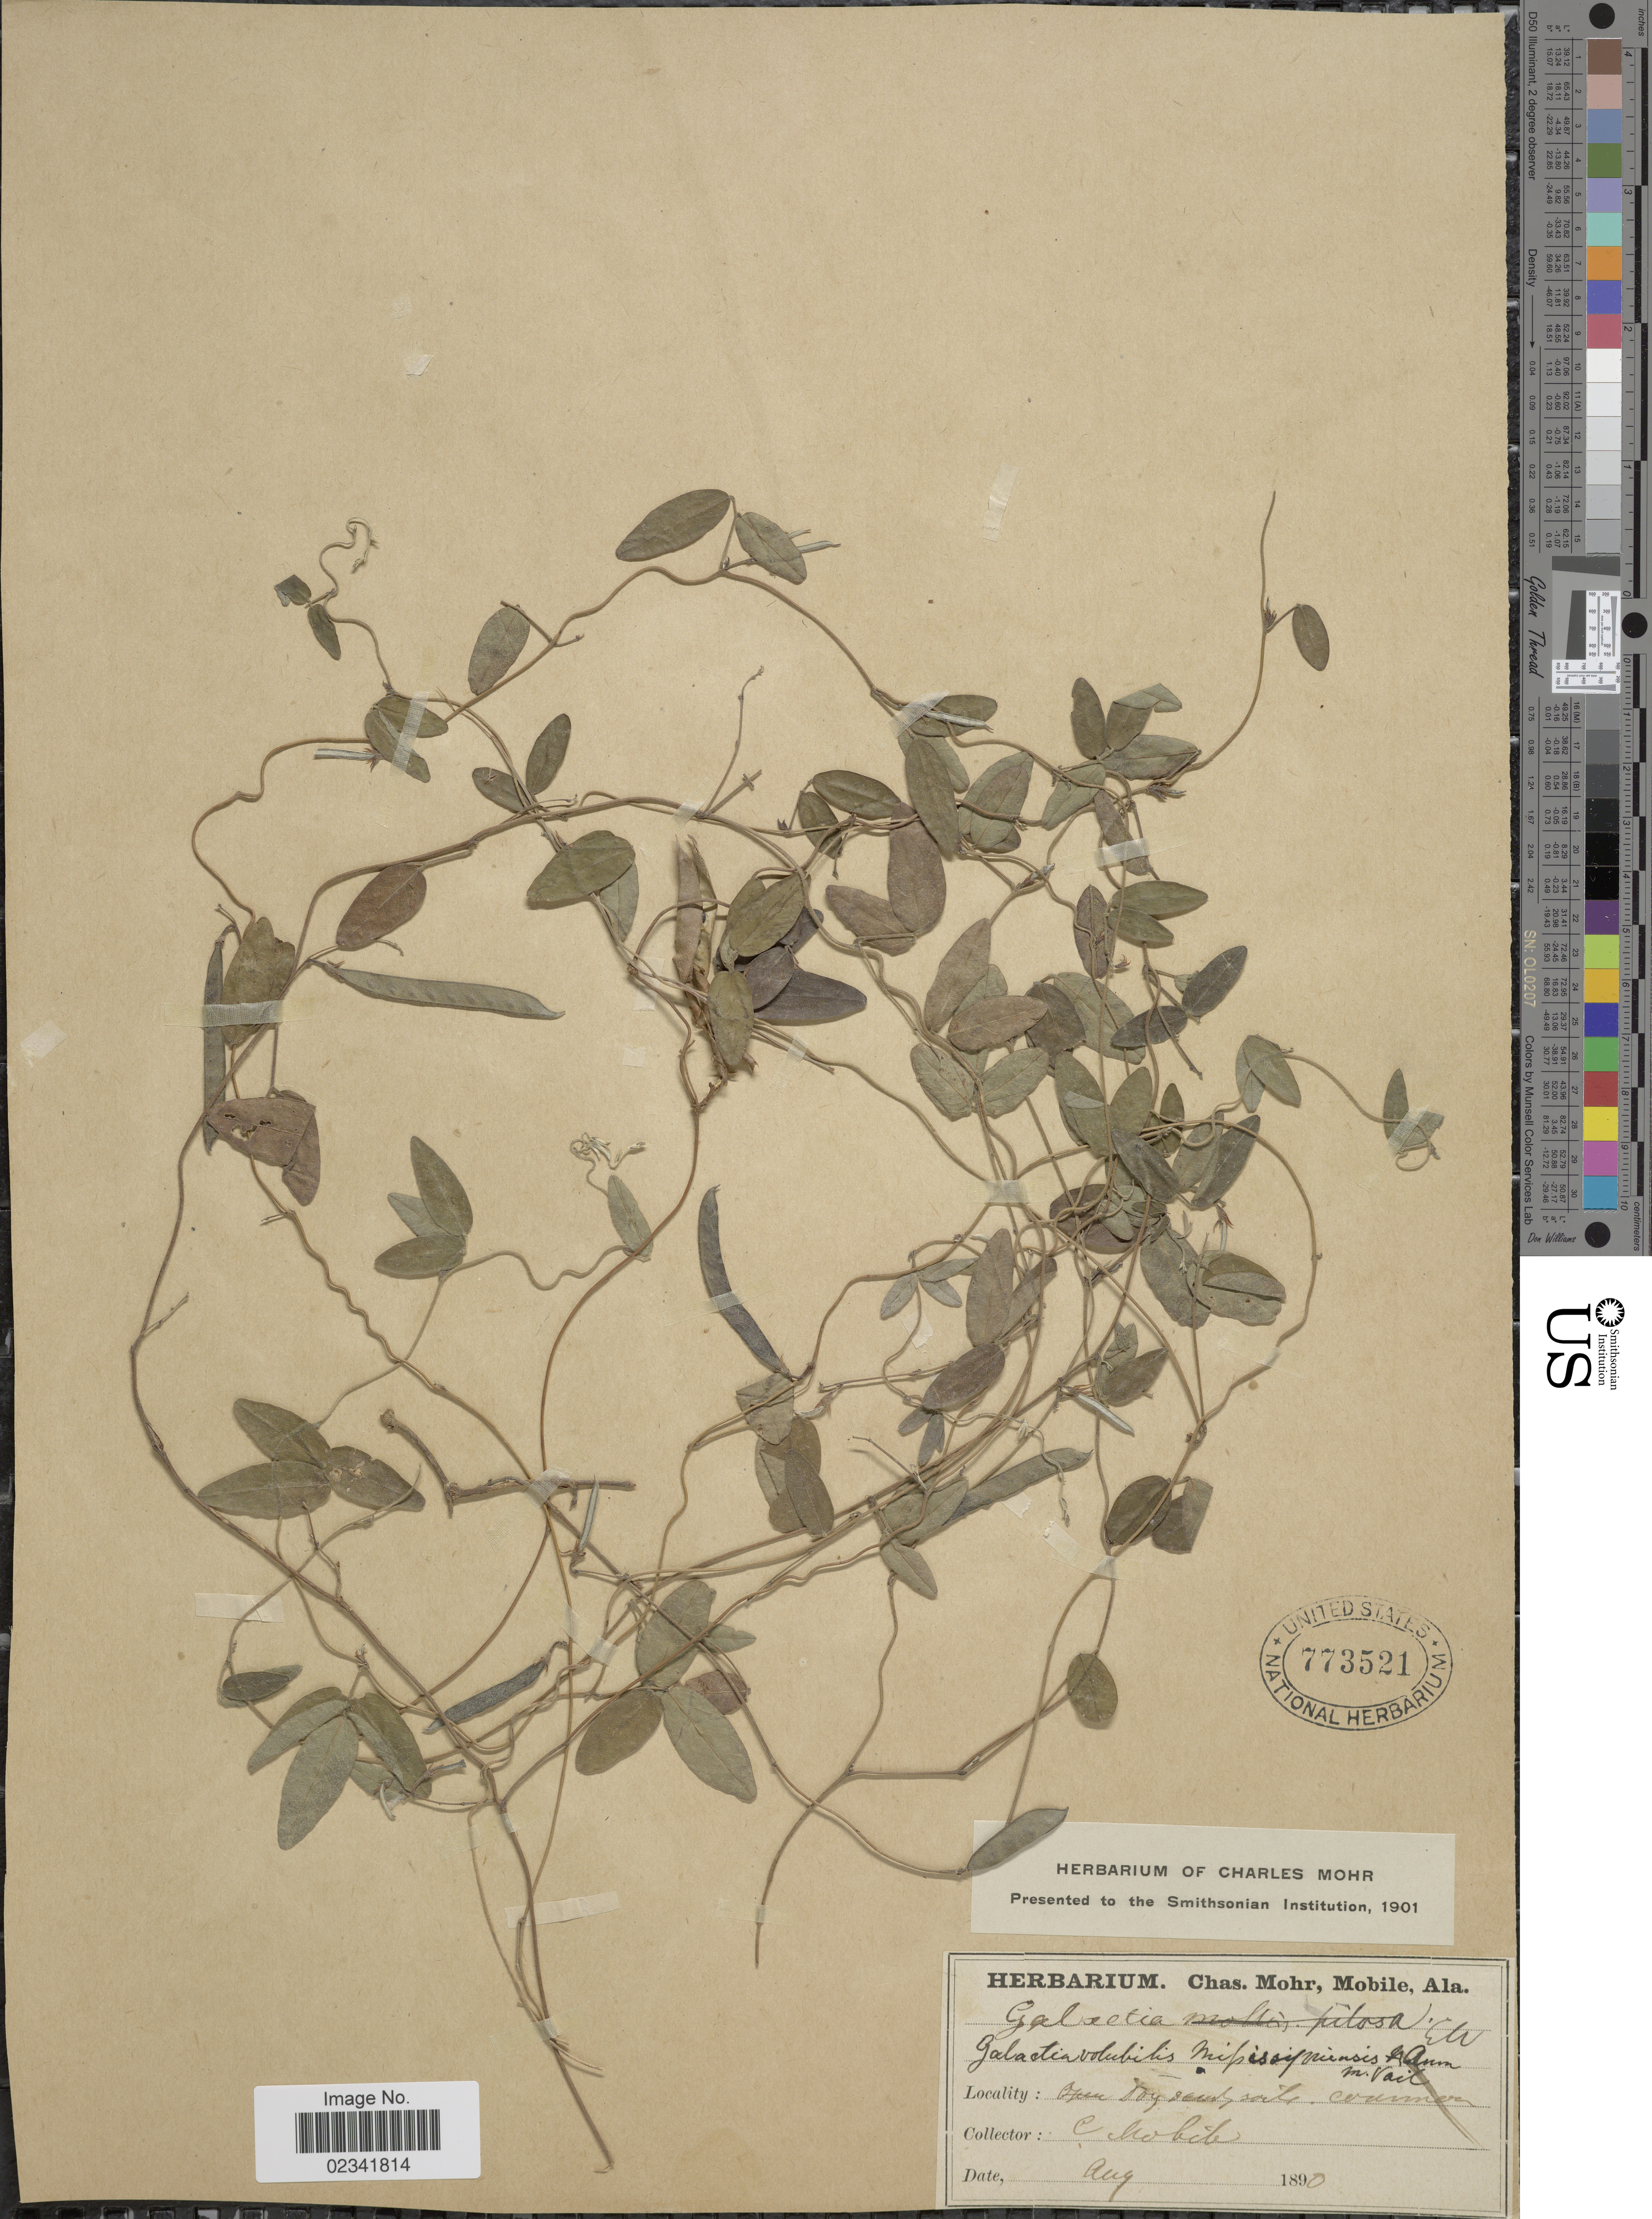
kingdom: Plantae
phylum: Tracheophyta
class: Magnoliopsida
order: Fabales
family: Fabaceae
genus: Galactia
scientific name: Galactia volubilis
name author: (L.) Britton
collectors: ex herb. Charles Mohr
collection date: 1895-08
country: United States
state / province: Alabama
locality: C. Mobile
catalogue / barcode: US 773521